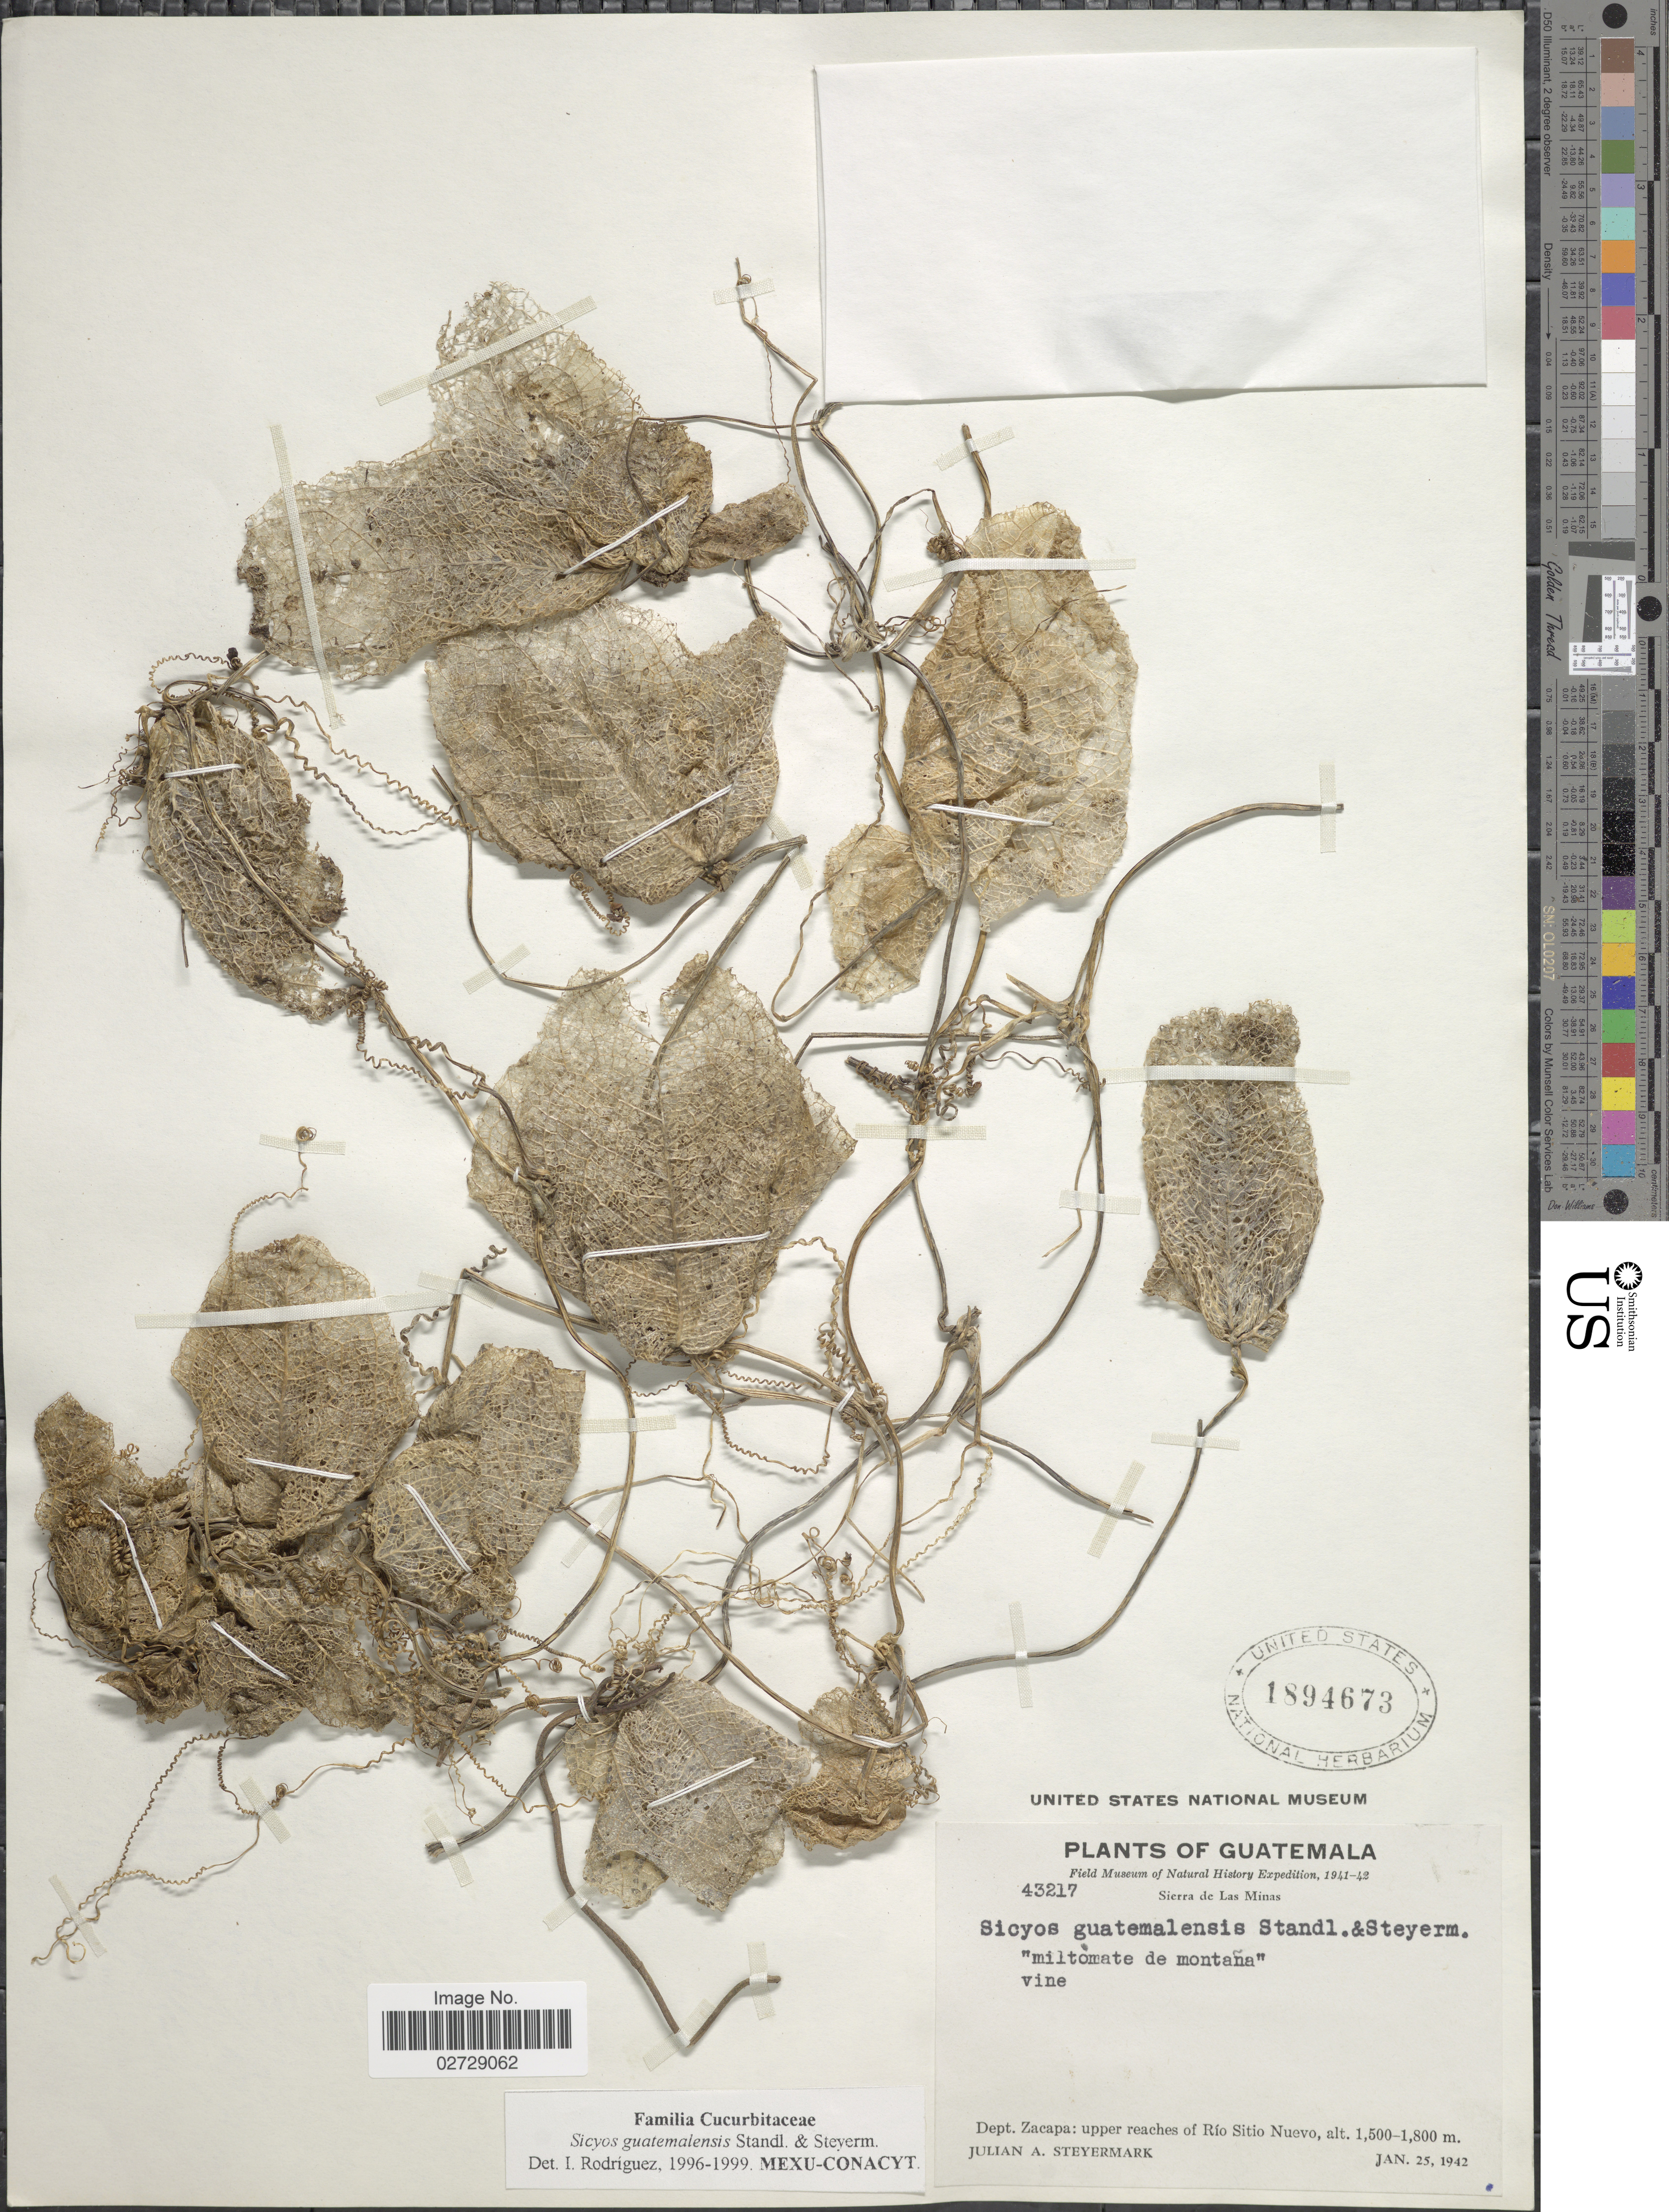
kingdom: Plantae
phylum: Tracheophyta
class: Magnoliopsida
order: Cucurbitales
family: Cucurbitaceae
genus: Sicyos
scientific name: Sicyos guatemalensis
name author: Standl. & Steyerm.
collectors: J. Steyermark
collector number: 43217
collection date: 1942-01-25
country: Guatemala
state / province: Zacapa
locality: Sierra de Las Minas, Dept. Zacapa: upper reaches of Río Sitio Nuevo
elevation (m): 1500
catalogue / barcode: US 1894673